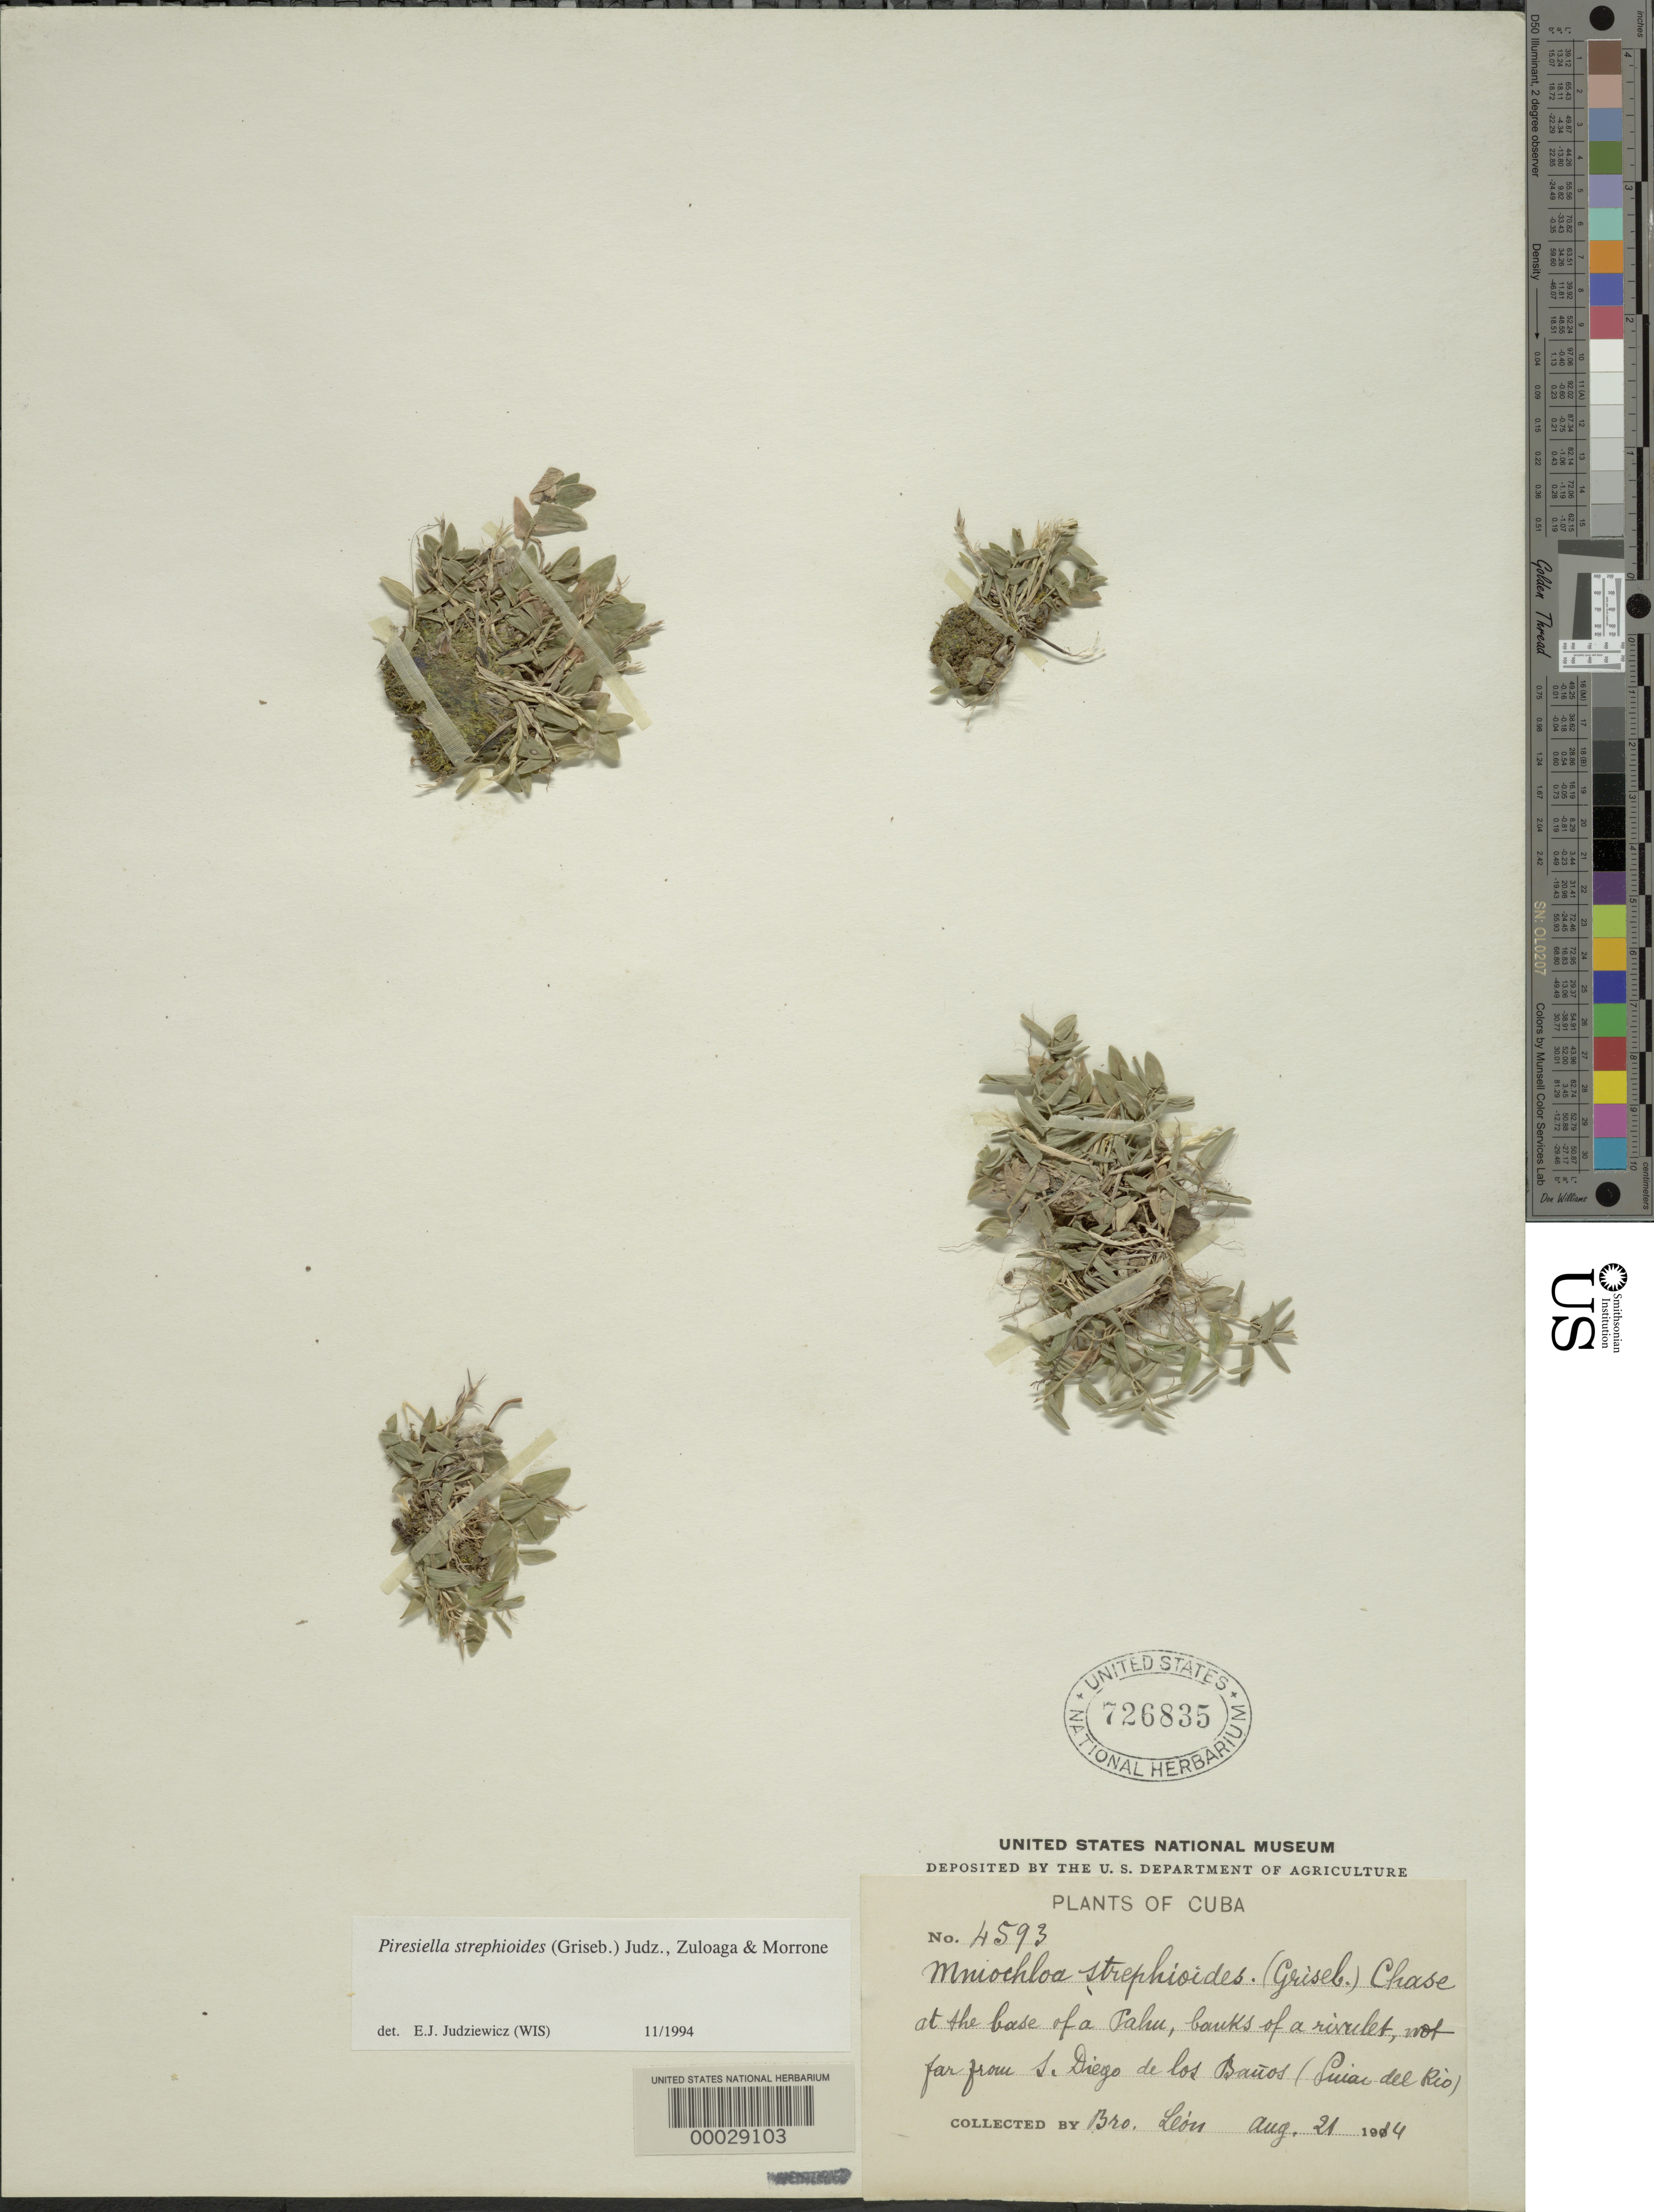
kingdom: Plantae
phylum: Tracheophyta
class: Liliopsida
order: Poales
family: Poaceae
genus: Piresiella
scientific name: Piresiella strephioides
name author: (Griseb.) Judz.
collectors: Bro. León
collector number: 4593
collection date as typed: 21 Aug 1914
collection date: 1914-08-21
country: Cuba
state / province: Pinar del Río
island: Greater Antilles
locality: S. diego de los barios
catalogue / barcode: US 726835